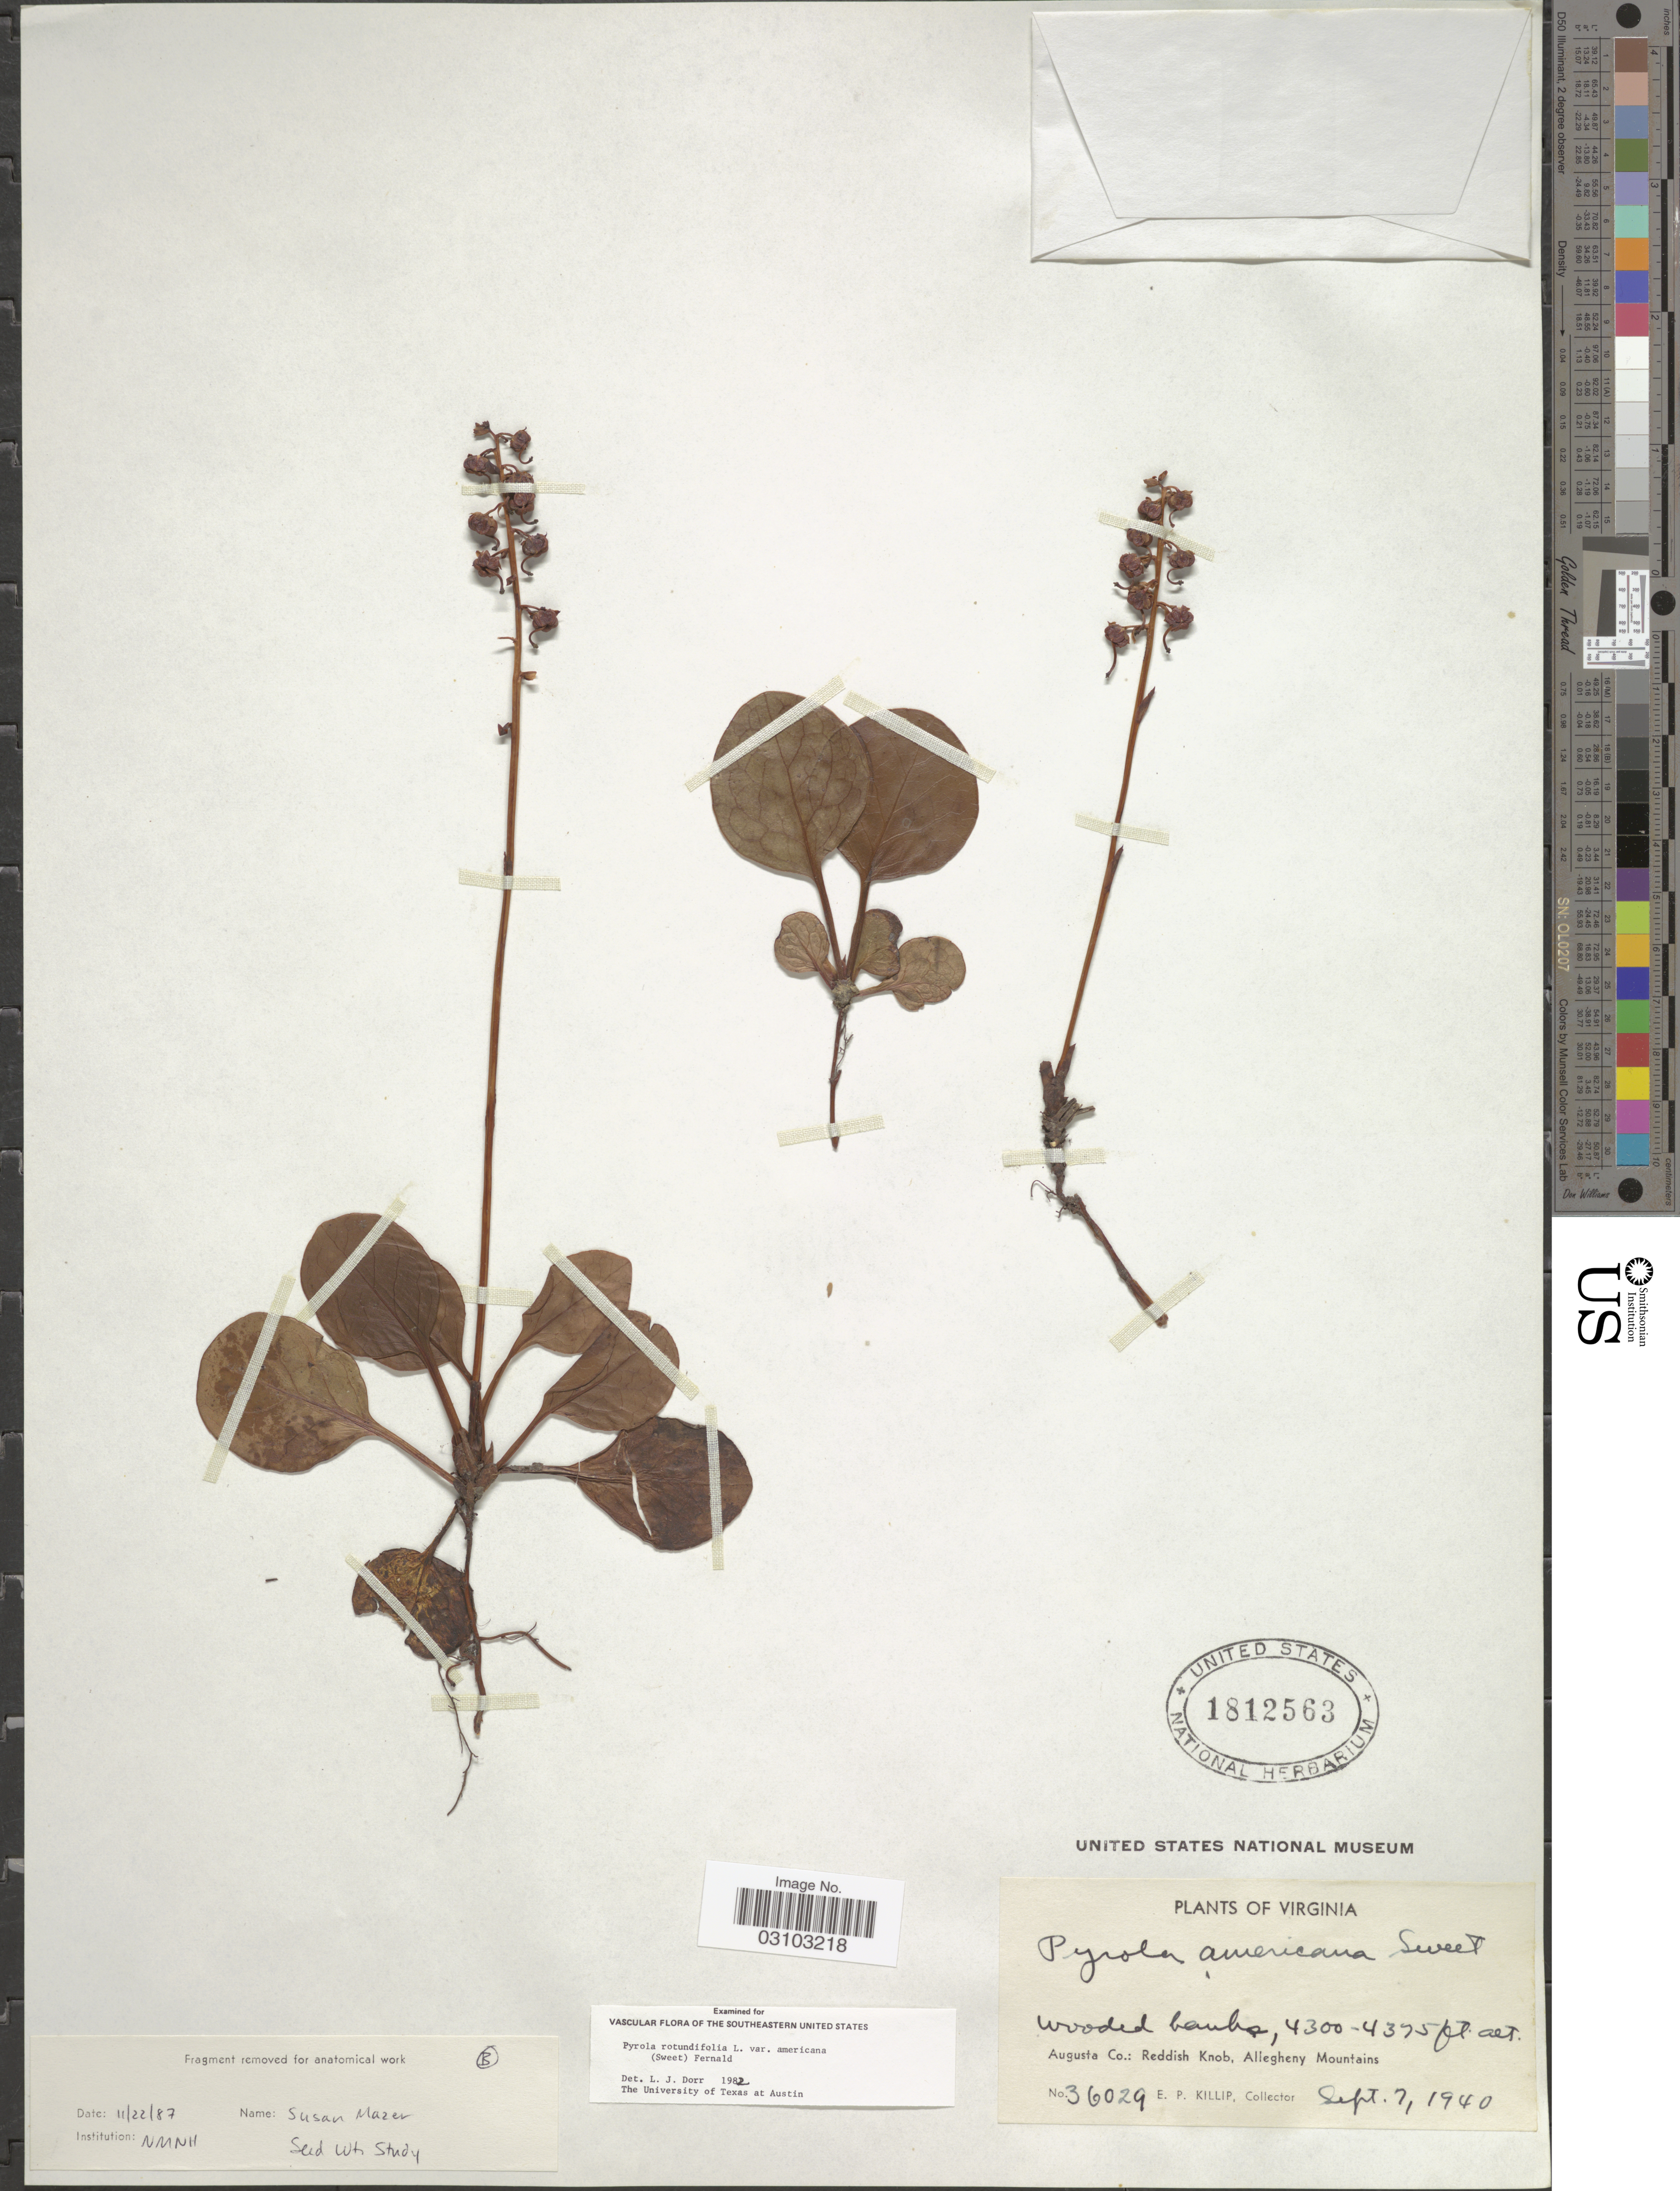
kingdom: Plantae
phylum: Tracheophyta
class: Magnoliopsida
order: Ericales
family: Ericaceae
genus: Pyrola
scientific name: Pyrola americana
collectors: E. P. Killip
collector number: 36029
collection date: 1940-09-07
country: United States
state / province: Virginia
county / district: Augusta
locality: Augusta Co.: Reddish Knob, Allegheny Mountains.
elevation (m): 1311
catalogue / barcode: US 1812563